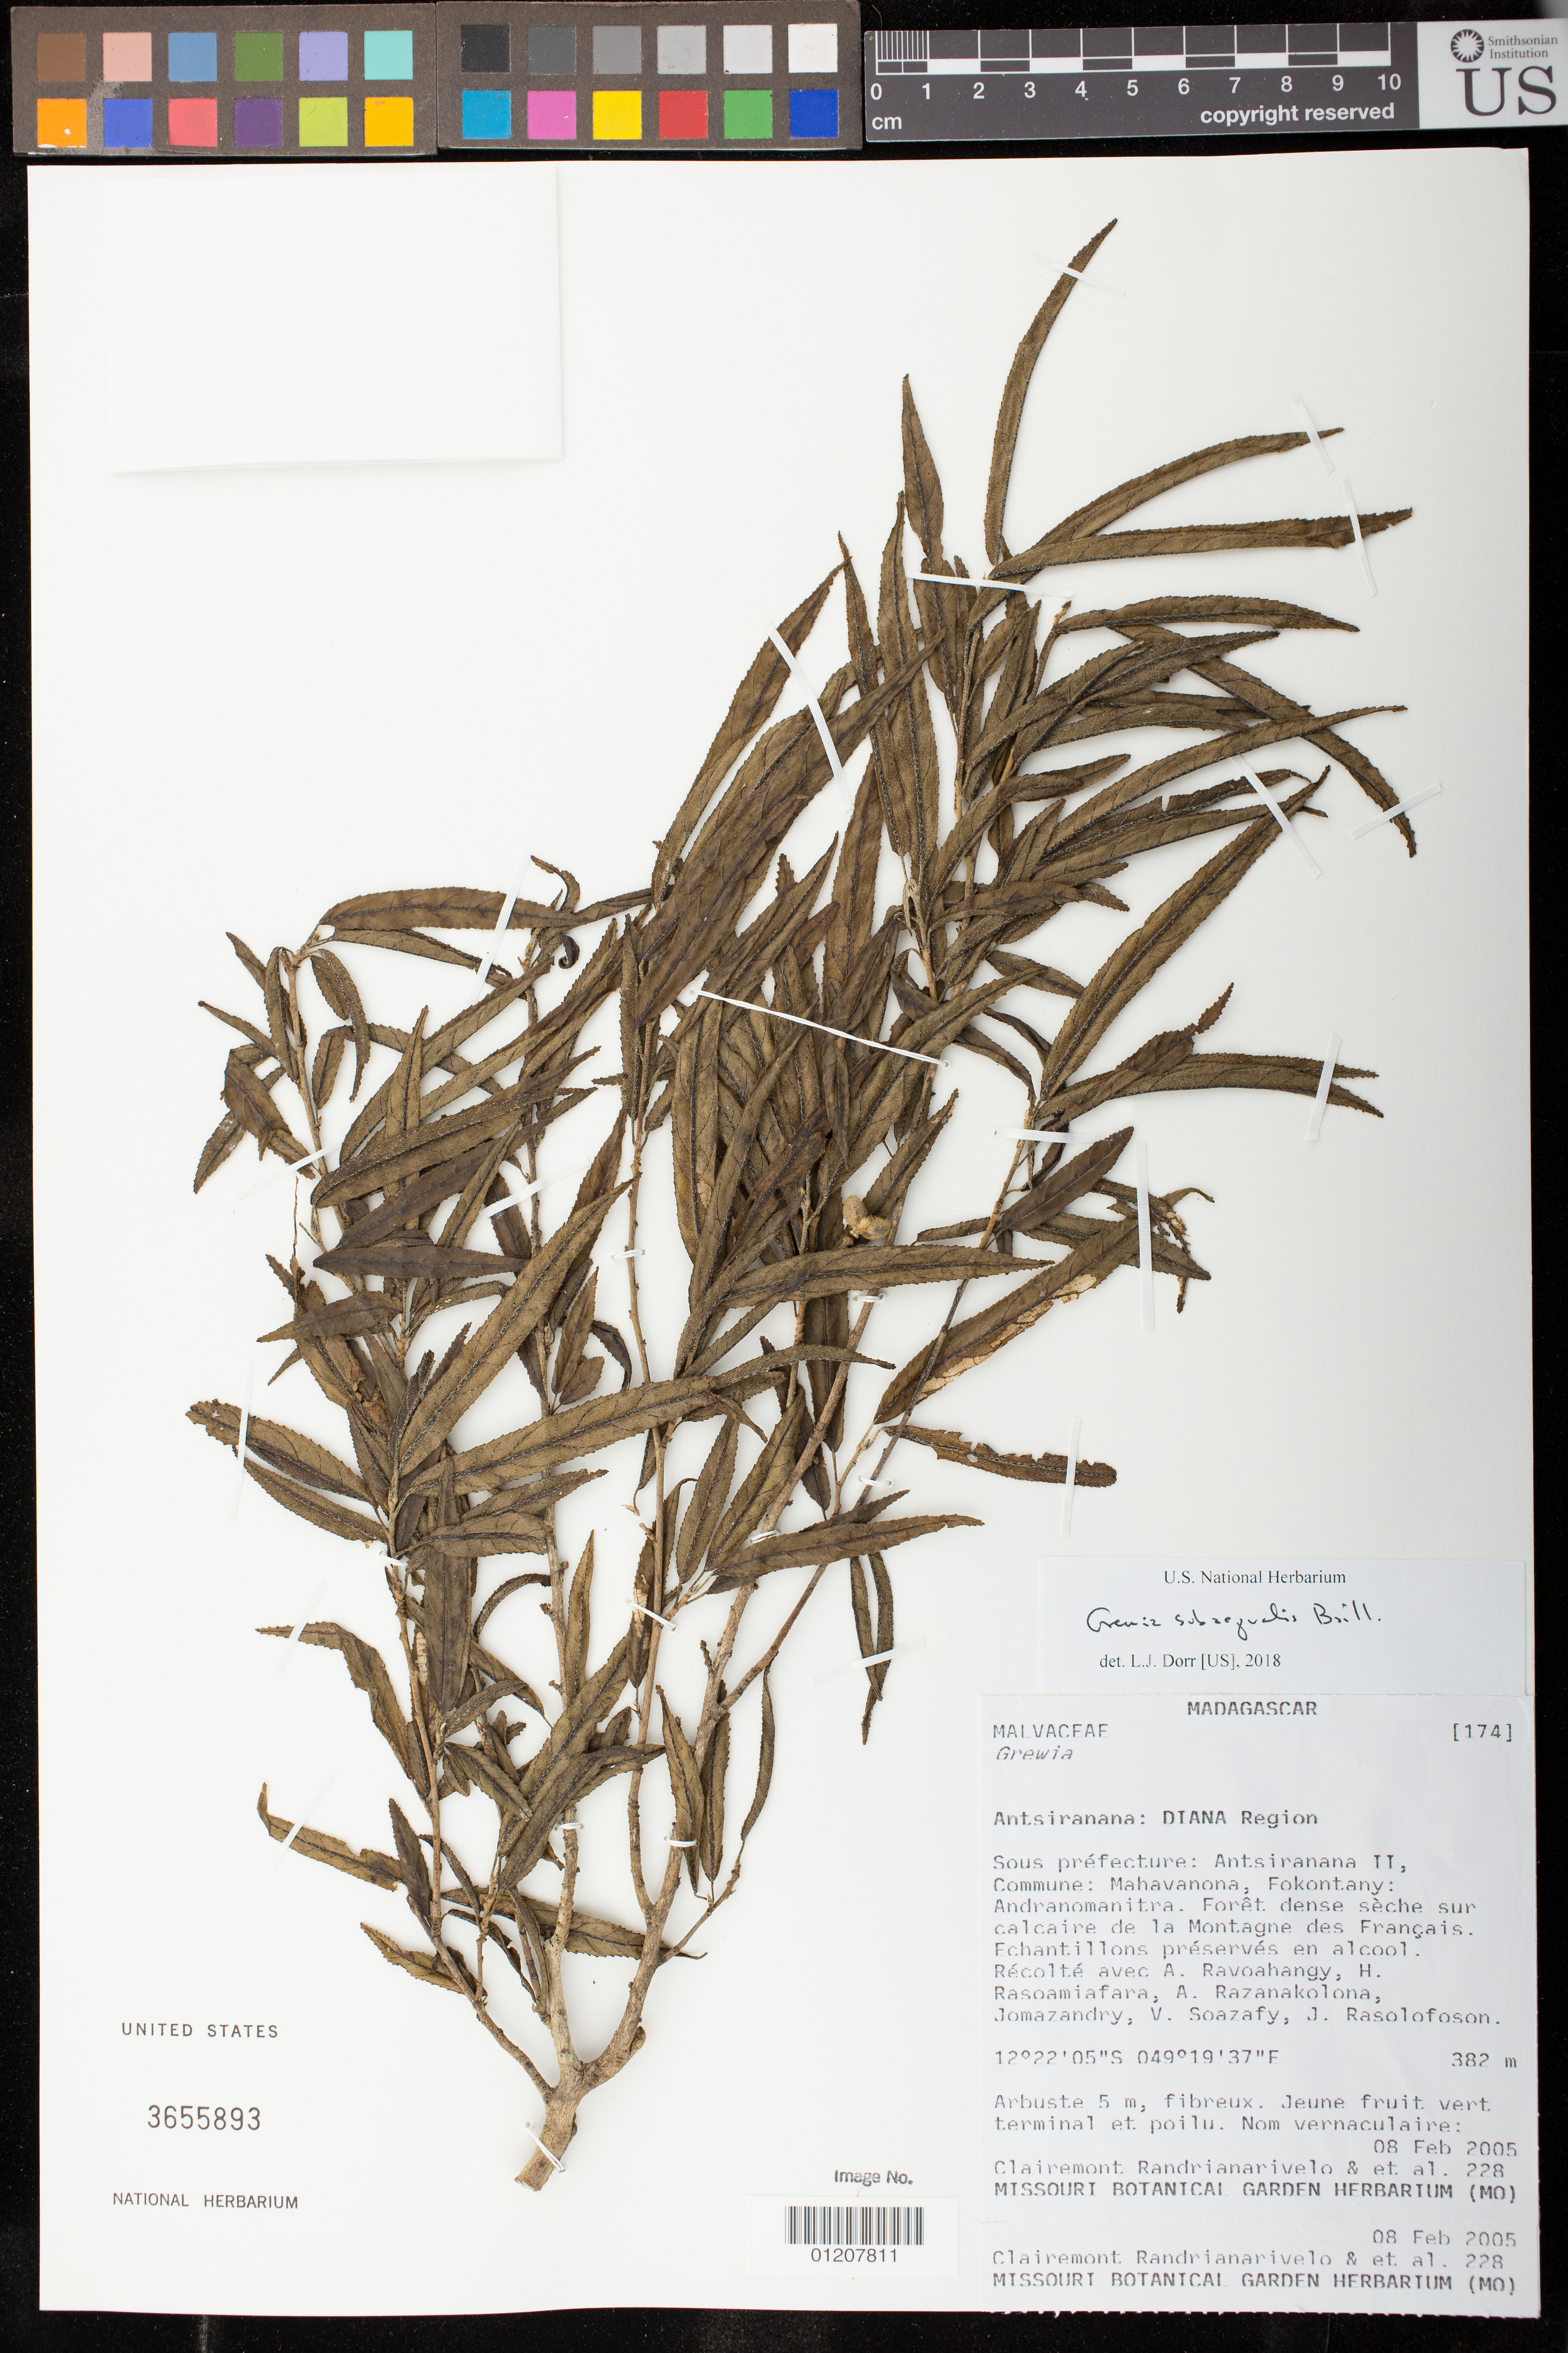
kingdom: Plantae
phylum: Tracheophyta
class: Magnoliopsida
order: Malvales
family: Malvaceae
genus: Grewia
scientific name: Grewia subaequalis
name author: Baill.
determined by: Dorr, L. J., (BOT), Smithsonian Institution - National Museum of Natural History (UNITED STATES)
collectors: C. Randrianarivelo, A. Ravoahangy, H. Rasoamiafara & A. Razanakolona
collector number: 228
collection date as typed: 02 Aug 2005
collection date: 2005-08-02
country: Madagascar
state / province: Diana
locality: Antsiranana: Diana Region. Sous préfecture: Antsiranana II, Commune: Mahavanona, Fokontany: Andranomanitra. Forêt dense sèche sur calcaire de la Montagne des Français.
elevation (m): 382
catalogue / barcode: US 3655893